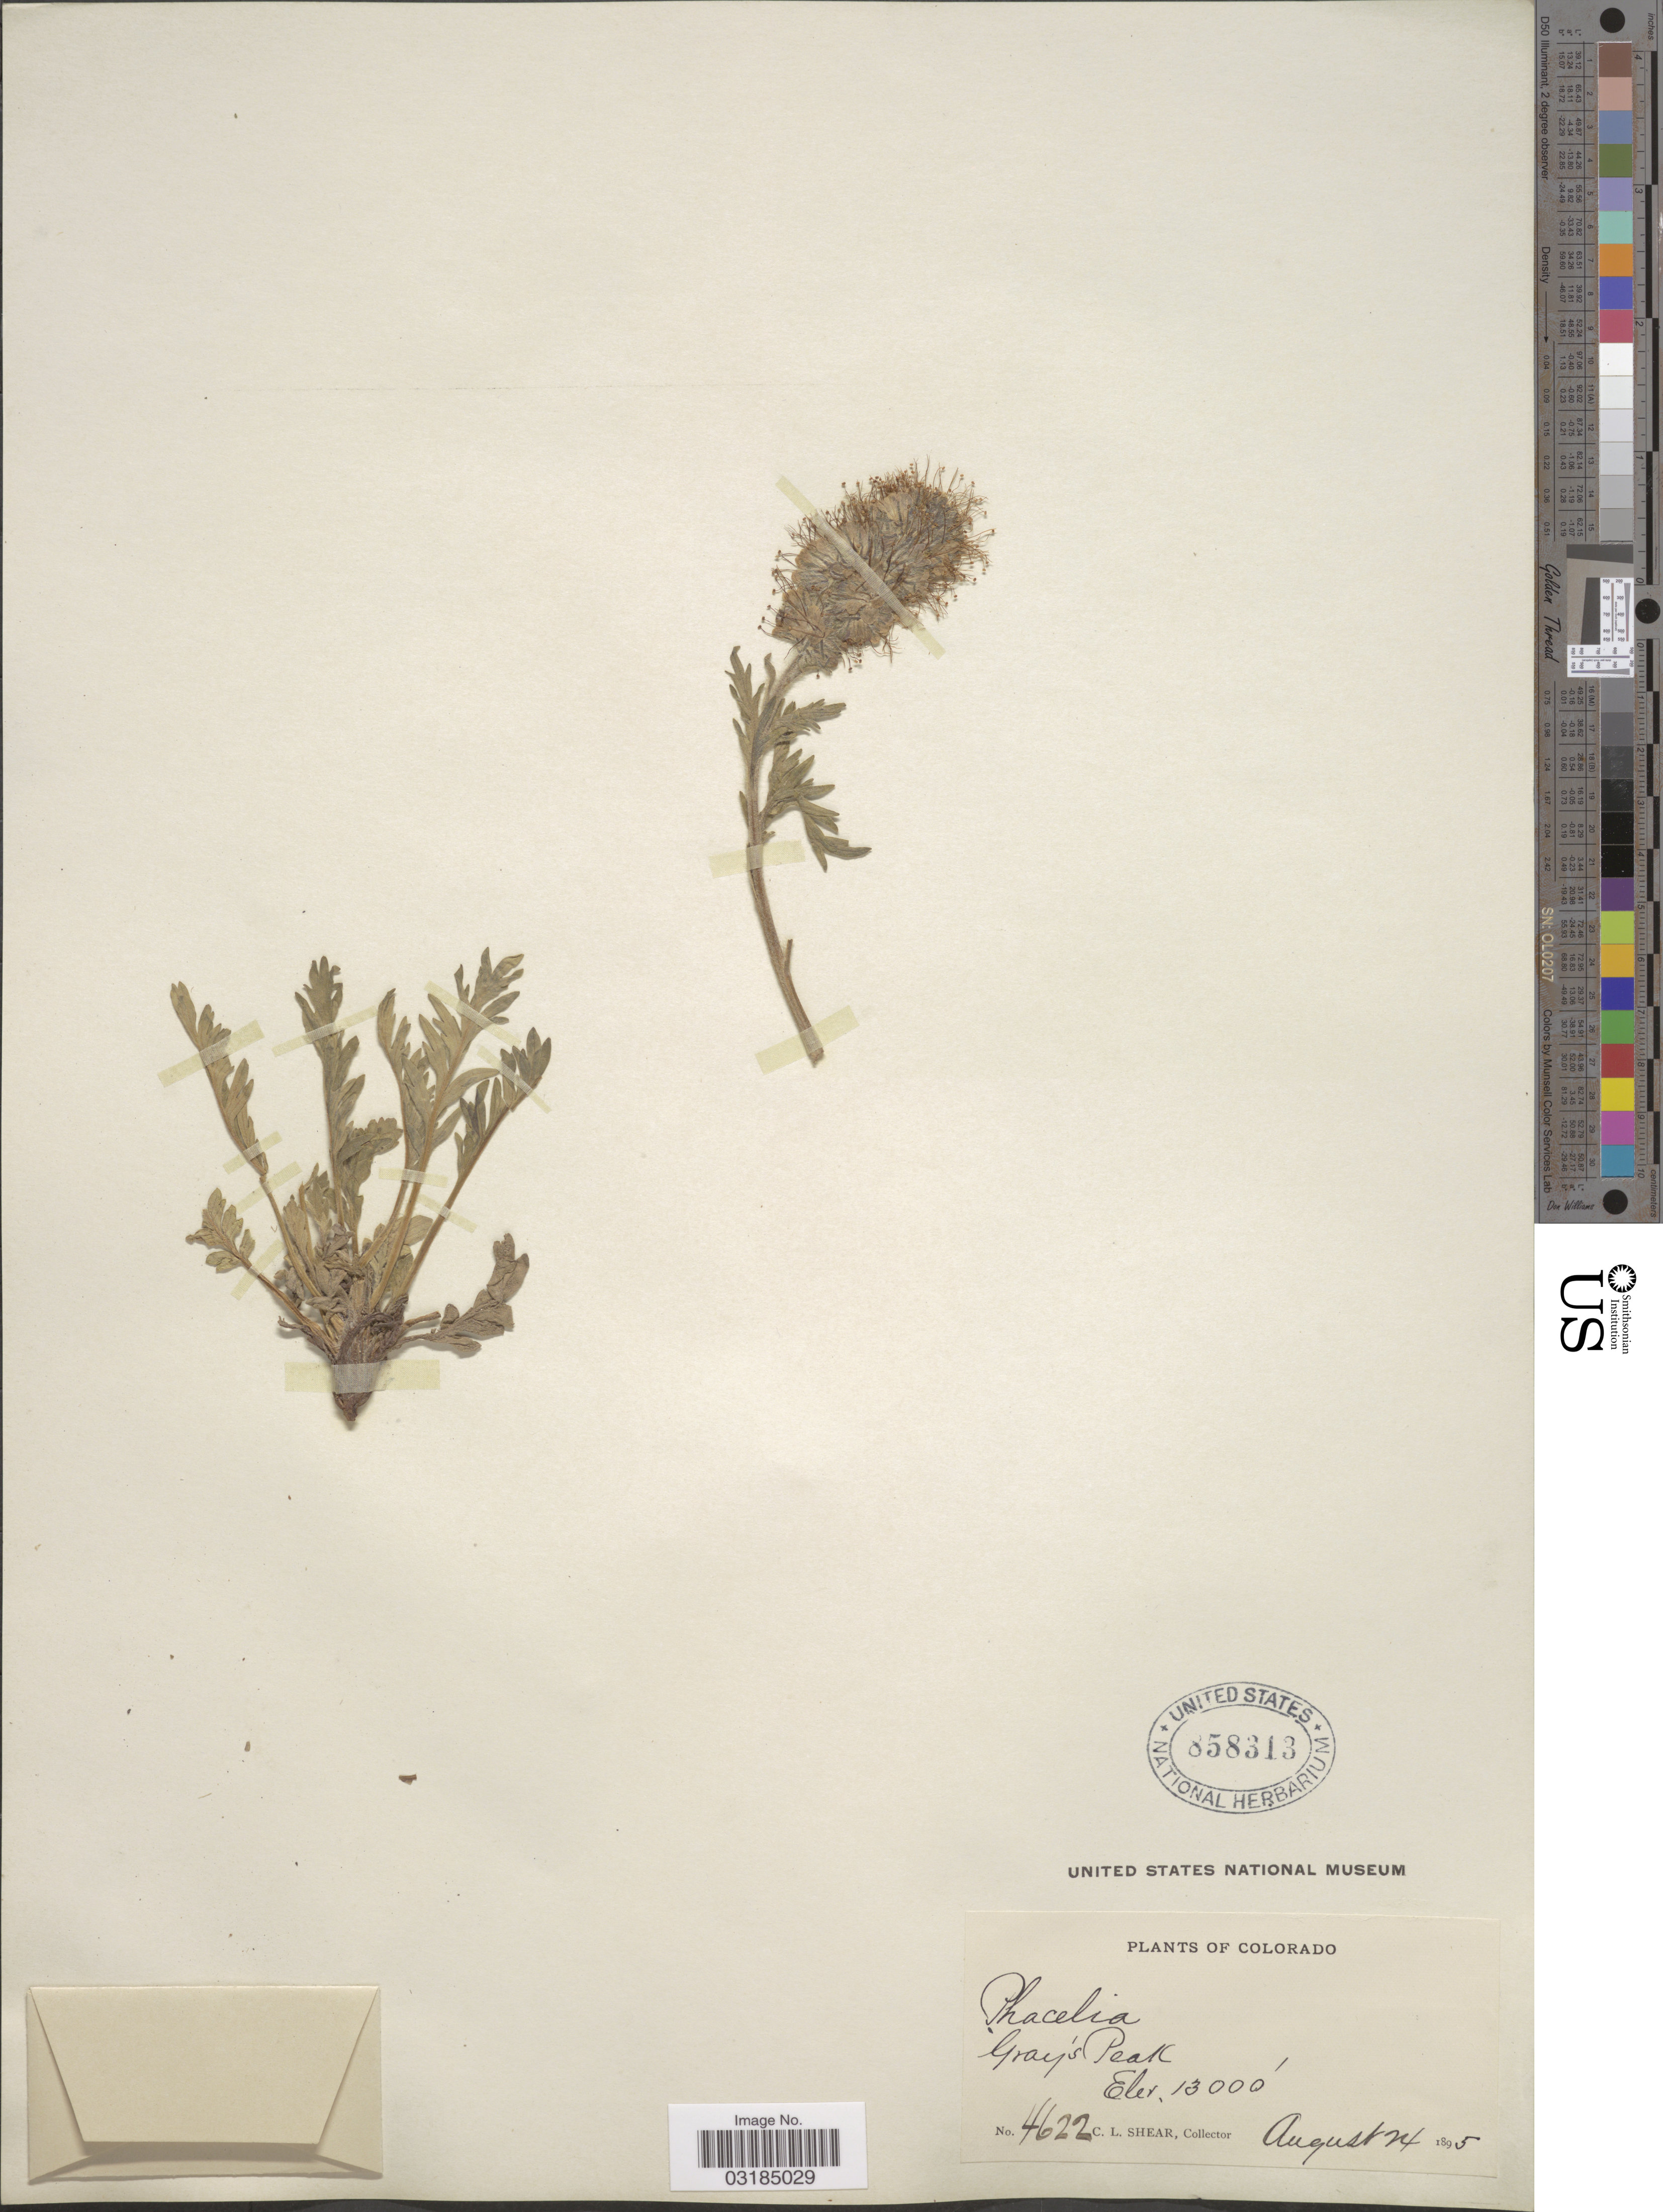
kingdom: Plantae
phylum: Tracheophyta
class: Magnoliopsida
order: Boraginales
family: Hydrophyllaceae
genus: Phacelia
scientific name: Phacelia ciliosa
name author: Rydb.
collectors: C. L. Shear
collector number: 4622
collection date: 1895-08-24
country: United States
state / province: Colorado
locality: Gray's Peak.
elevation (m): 3962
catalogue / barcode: US 858313